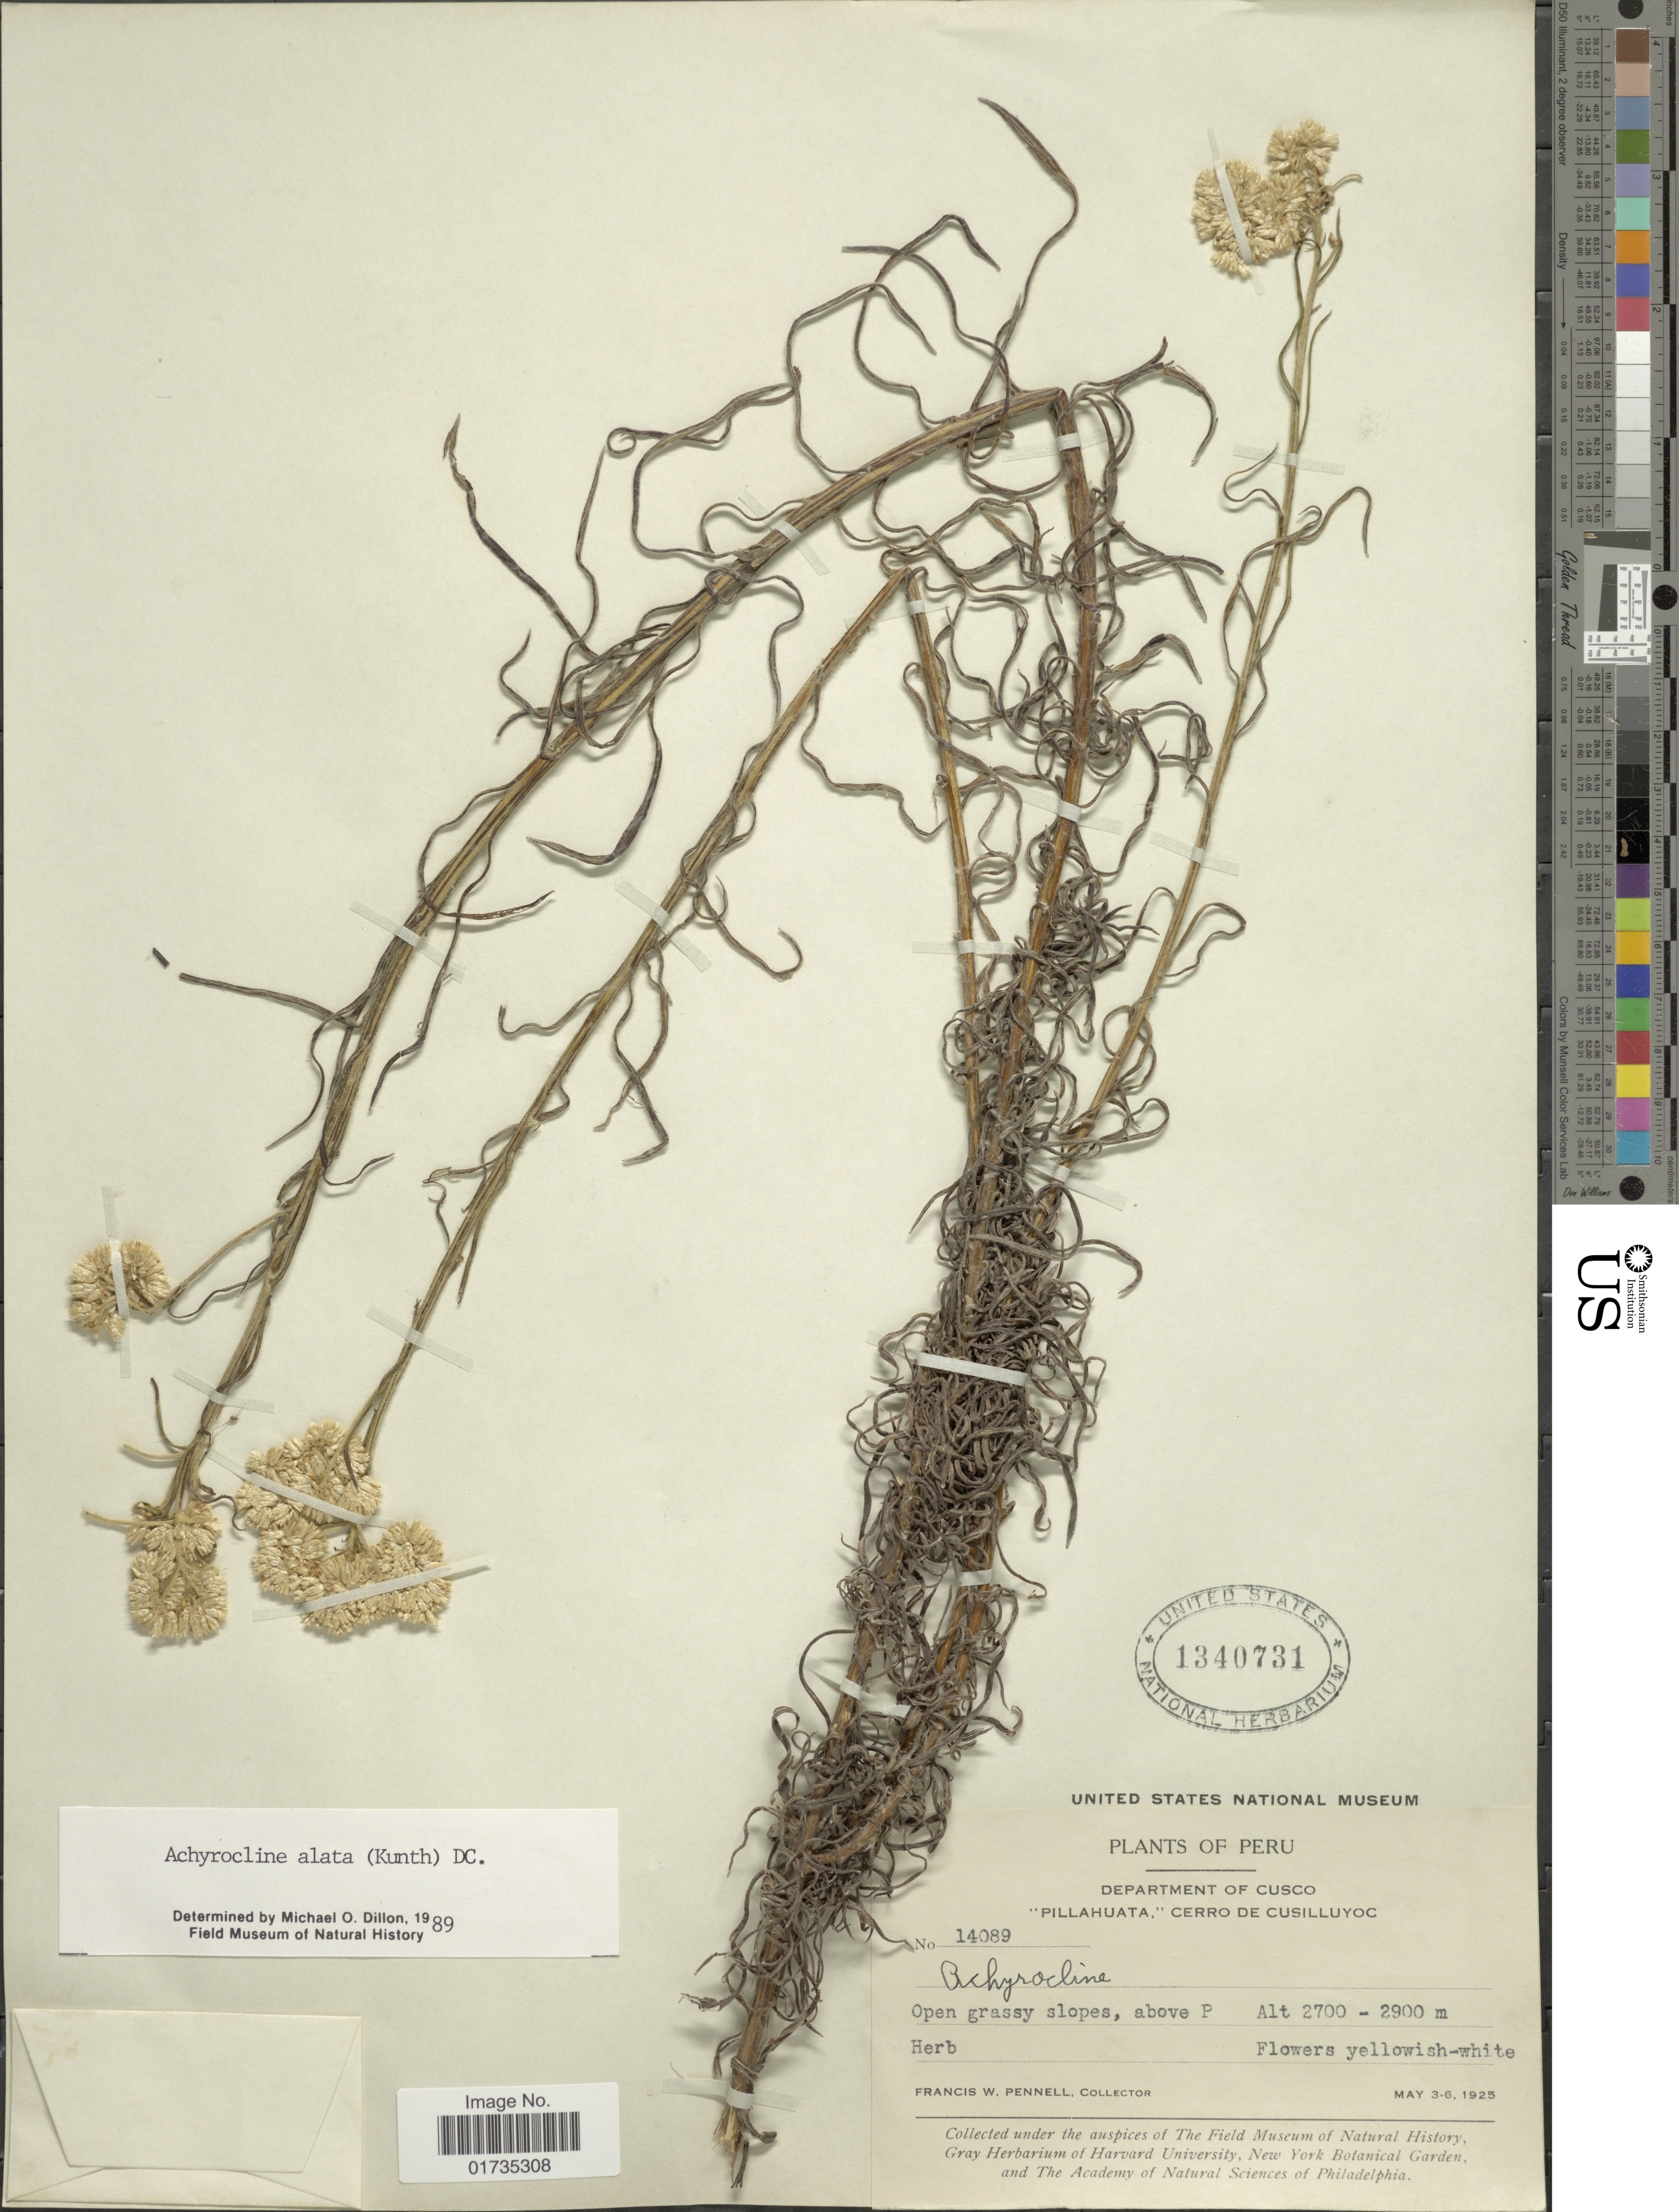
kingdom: Plantae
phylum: Tracheophyta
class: Magnoliopsida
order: Asterales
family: Asteraceae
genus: Achyrocline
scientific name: Achyrocline alata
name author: (Kunth) DC.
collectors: F. W. Pennell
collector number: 14089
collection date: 1925-05-03/1925-05-06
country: Peru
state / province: Cusco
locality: Peru. Department of Cusco. "Pillahuata, " Cerro de Cusilluyoc. open grassy, above P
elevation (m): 2700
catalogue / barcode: US 1340731